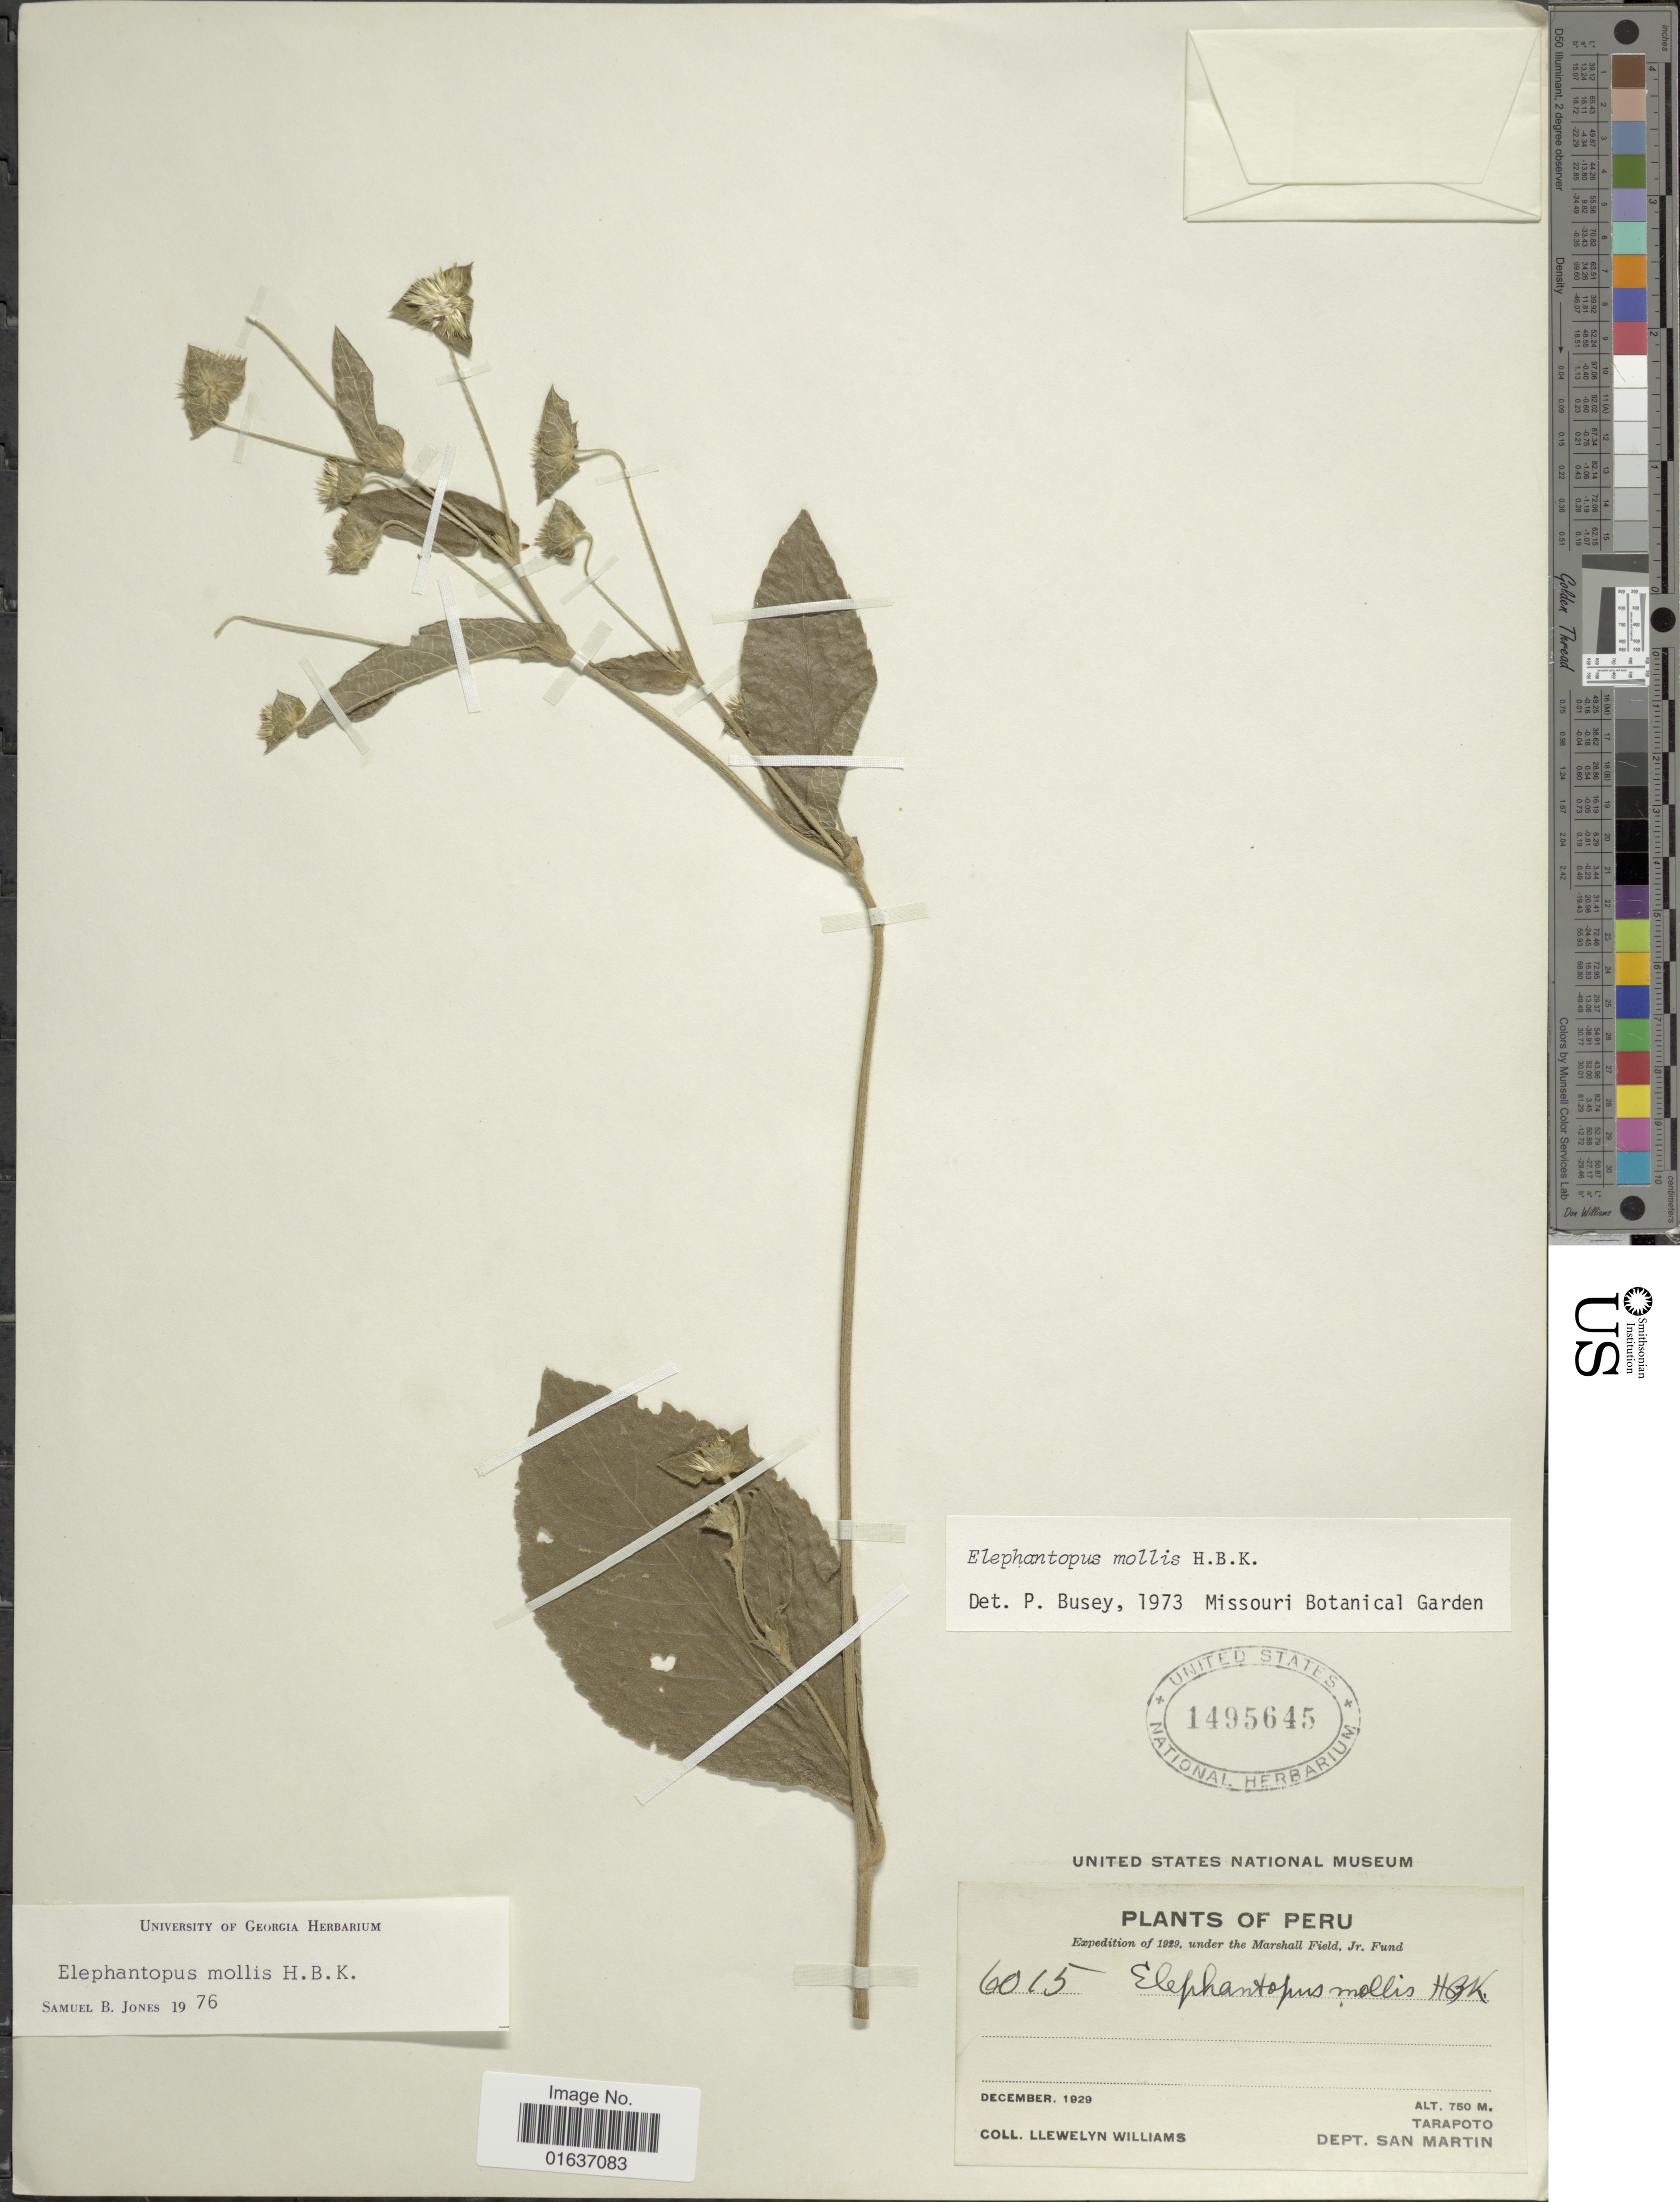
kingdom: Plantae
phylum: Tracheophyta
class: Magnoliopsida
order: Asterales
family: Asteraceae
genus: Elephantopus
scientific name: Elephantopus mollis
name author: Kunth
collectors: Ll. Williams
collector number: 6015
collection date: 1929-12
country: Peru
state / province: San Martín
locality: Tarapoto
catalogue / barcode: US 1495645